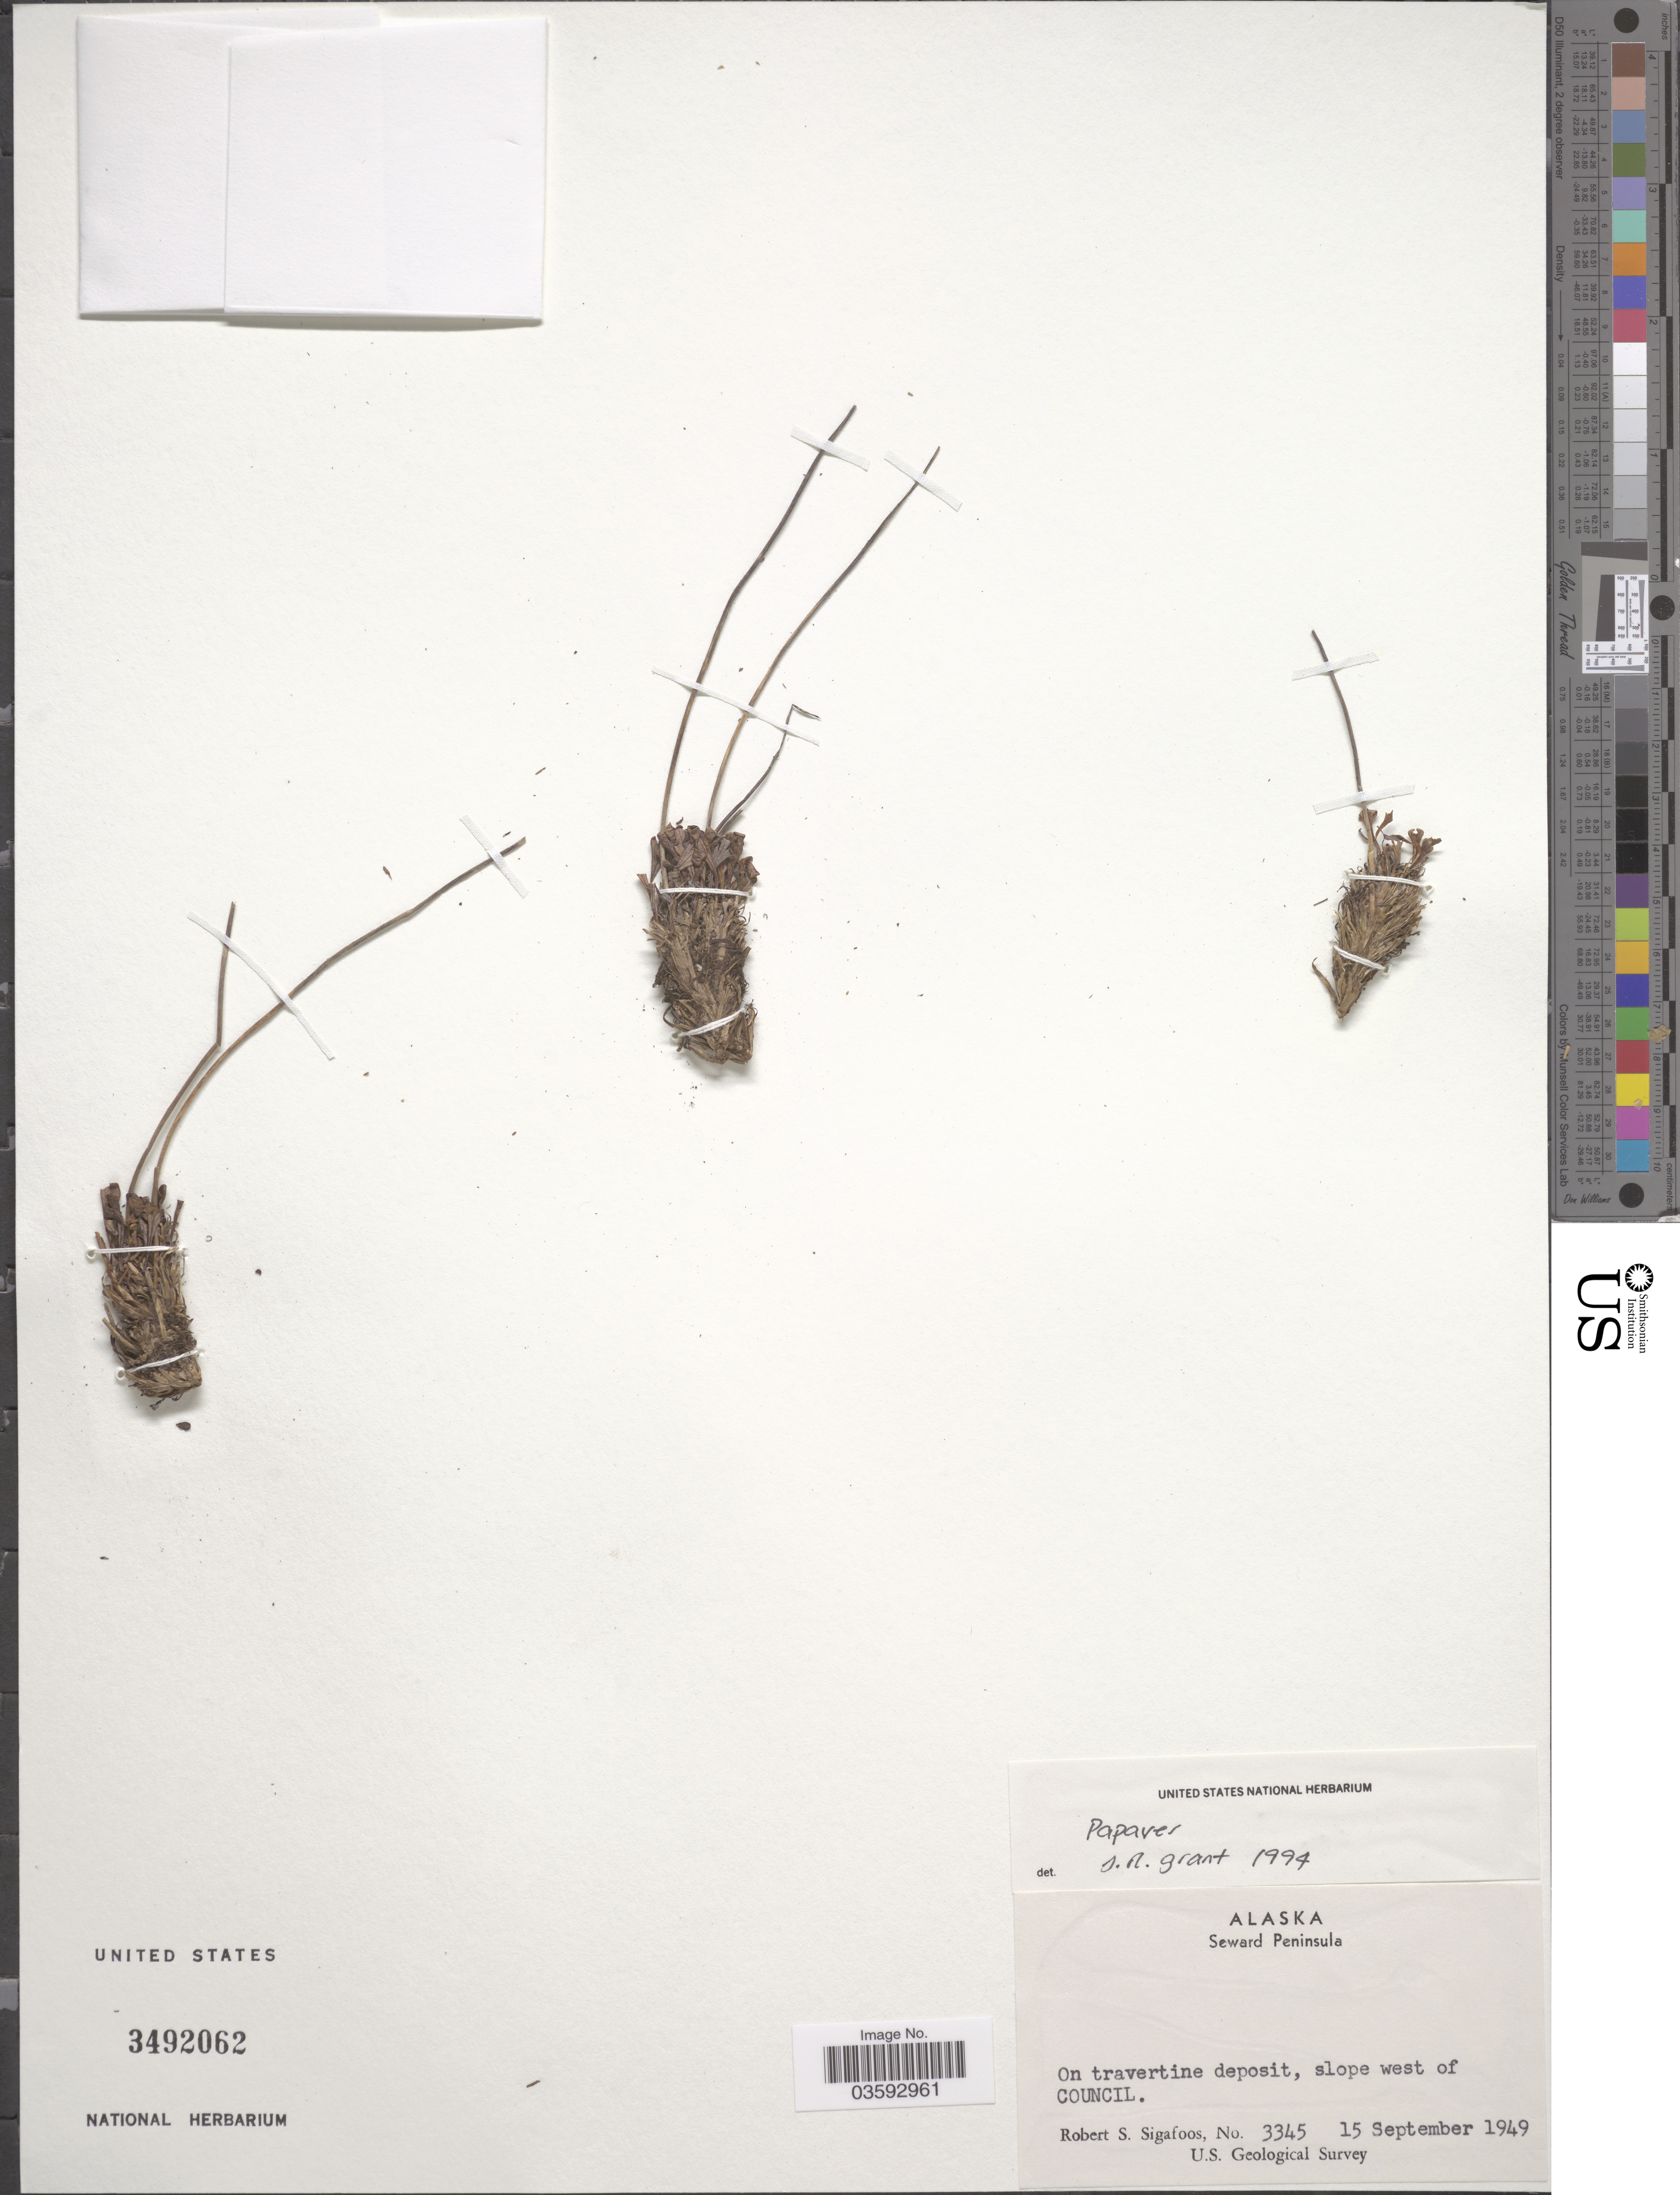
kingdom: Plantae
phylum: Tracheophyta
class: Magnoliopsida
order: Ranunculales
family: Papaveraceae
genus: Papaver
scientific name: Papaver sp.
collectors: R. Sigafoos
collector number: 3345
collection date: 1949-09-15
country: United States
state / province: Alaska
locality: Seward Peninsula. Slope west of Council.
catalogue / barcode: US 3492062